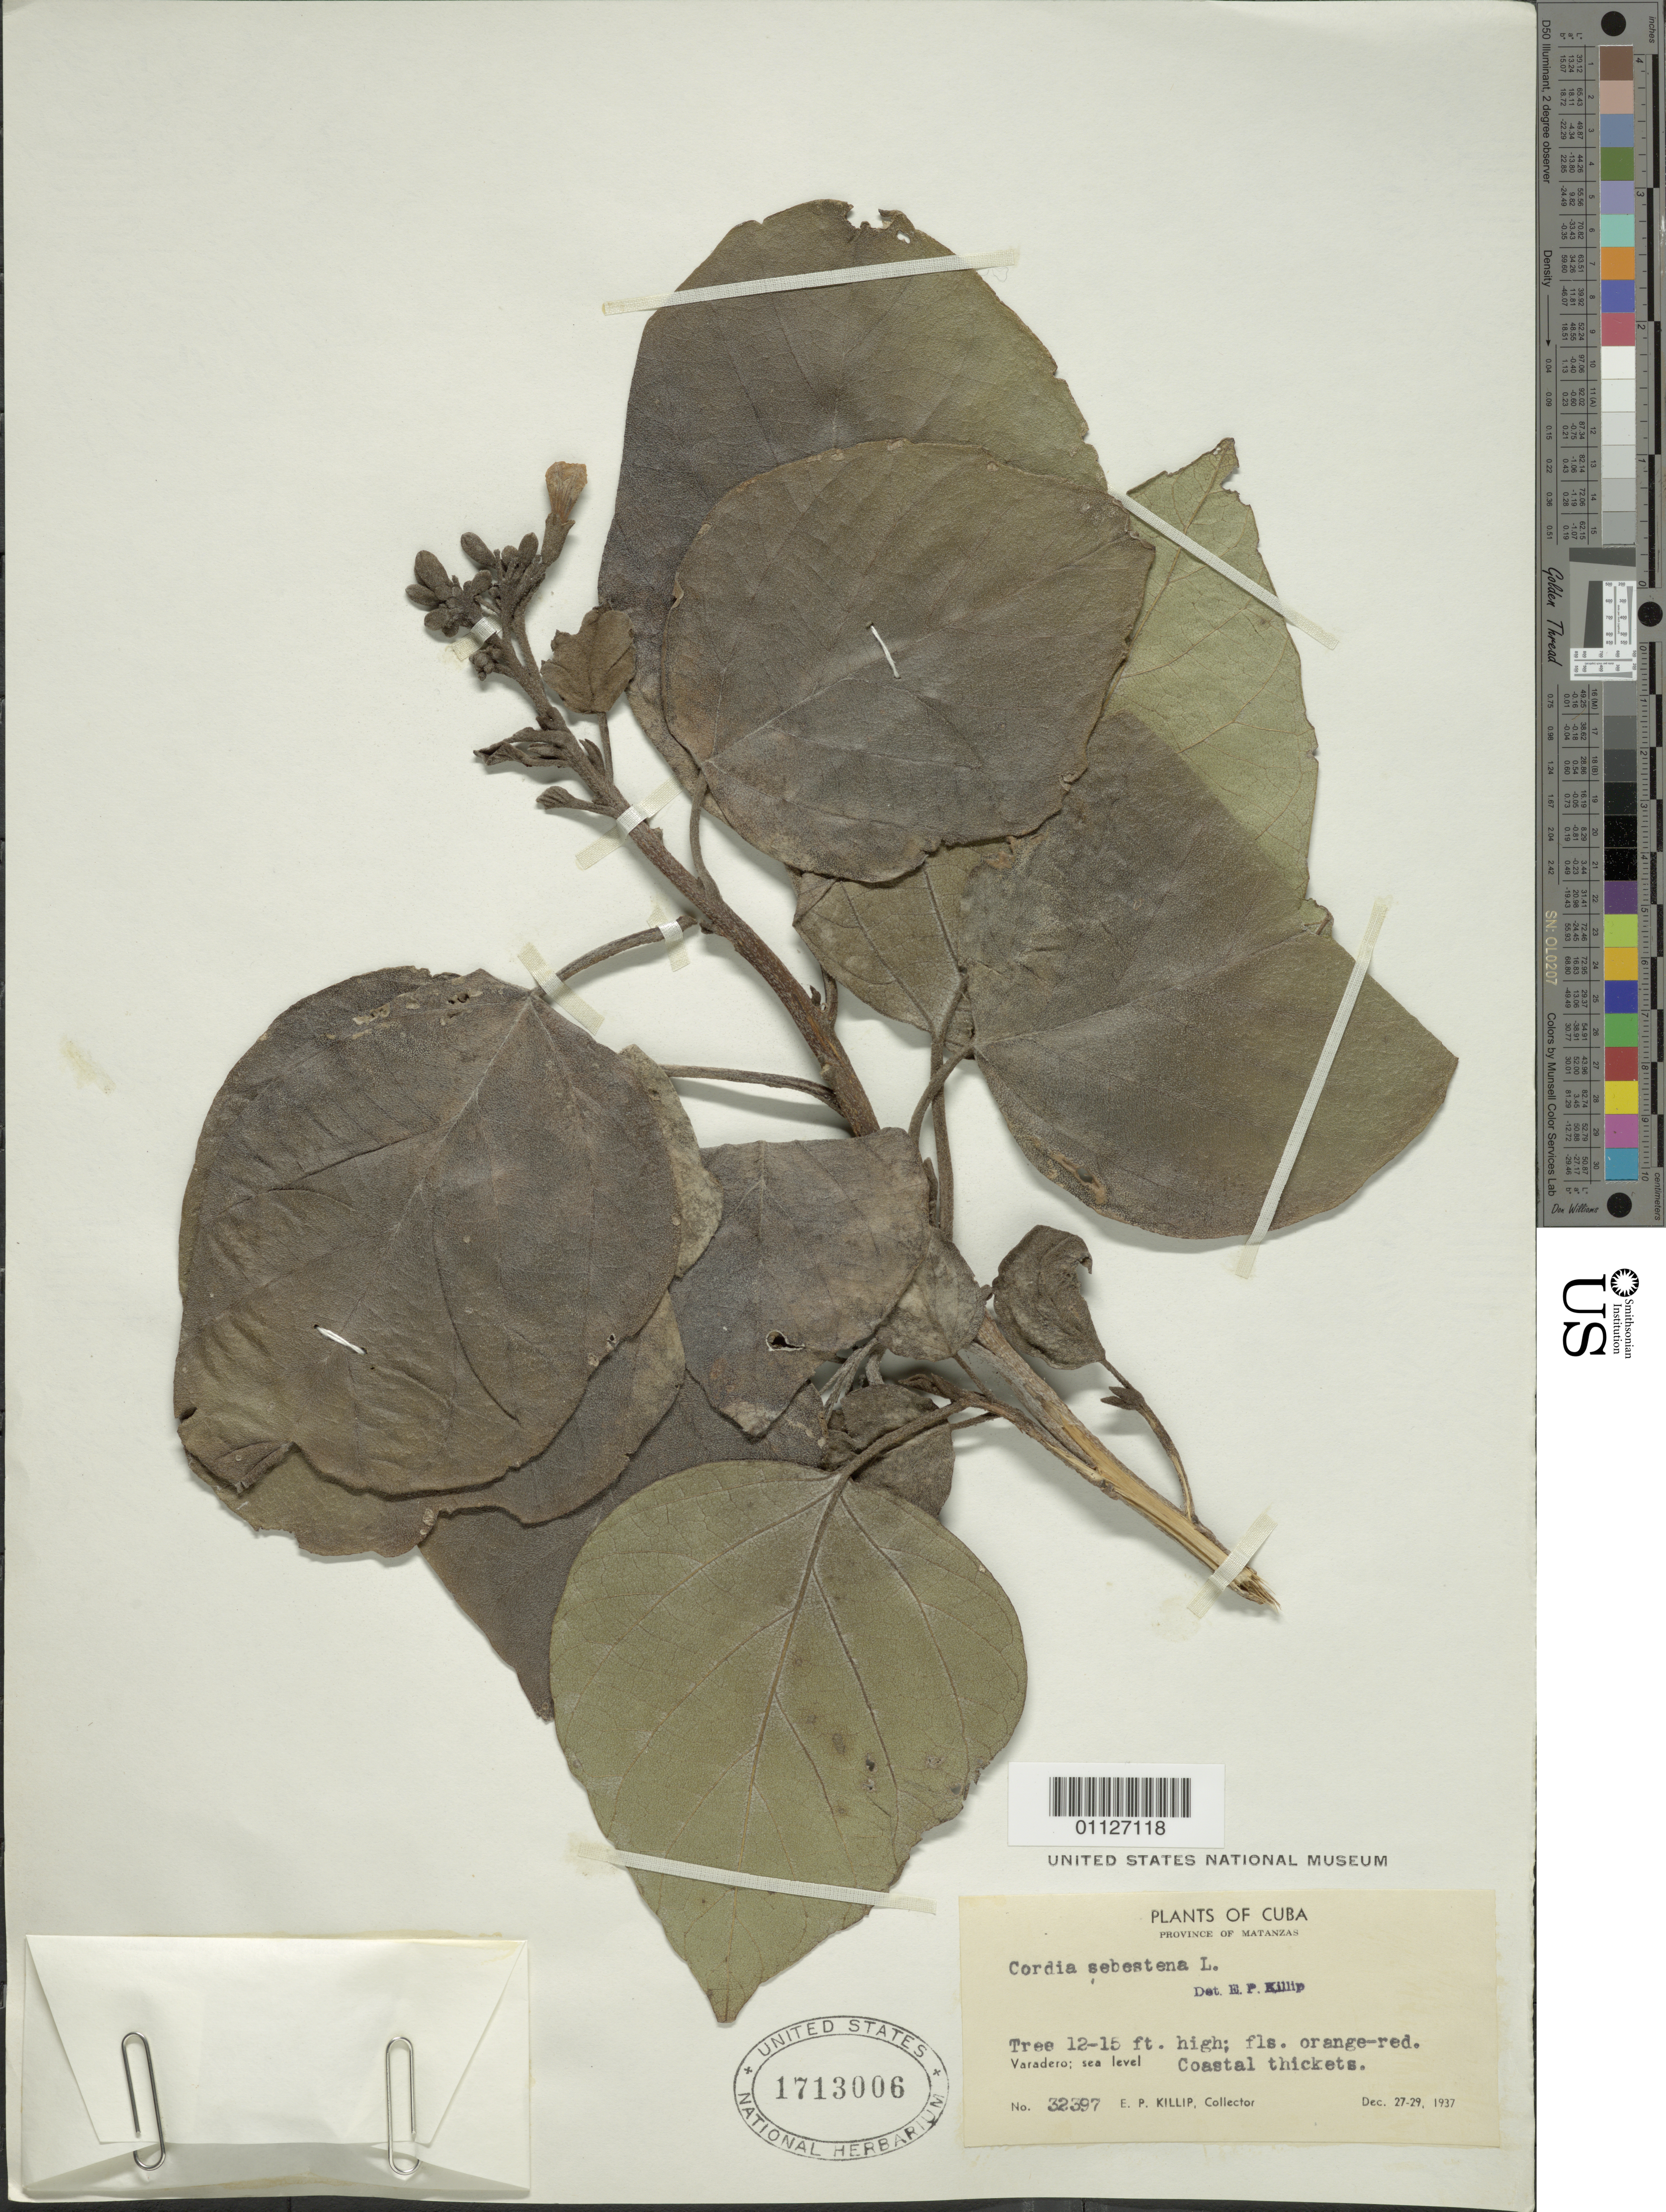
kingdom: Plantae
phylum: Tracheophyta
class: Magnoliopsida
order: Boraginales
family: Cordiaceae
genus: Cordia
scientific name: Cordia sebestena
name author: L.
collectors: E. P. Killip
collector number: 32397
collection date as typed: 27 Dec 1937 to 29 Dec 1937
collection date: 1937-12-27/1937-12-29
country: Cuba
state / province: Matanzas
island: Cuba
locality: Varadero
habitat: coastal thickets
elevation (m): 0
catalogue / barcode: US 1713006